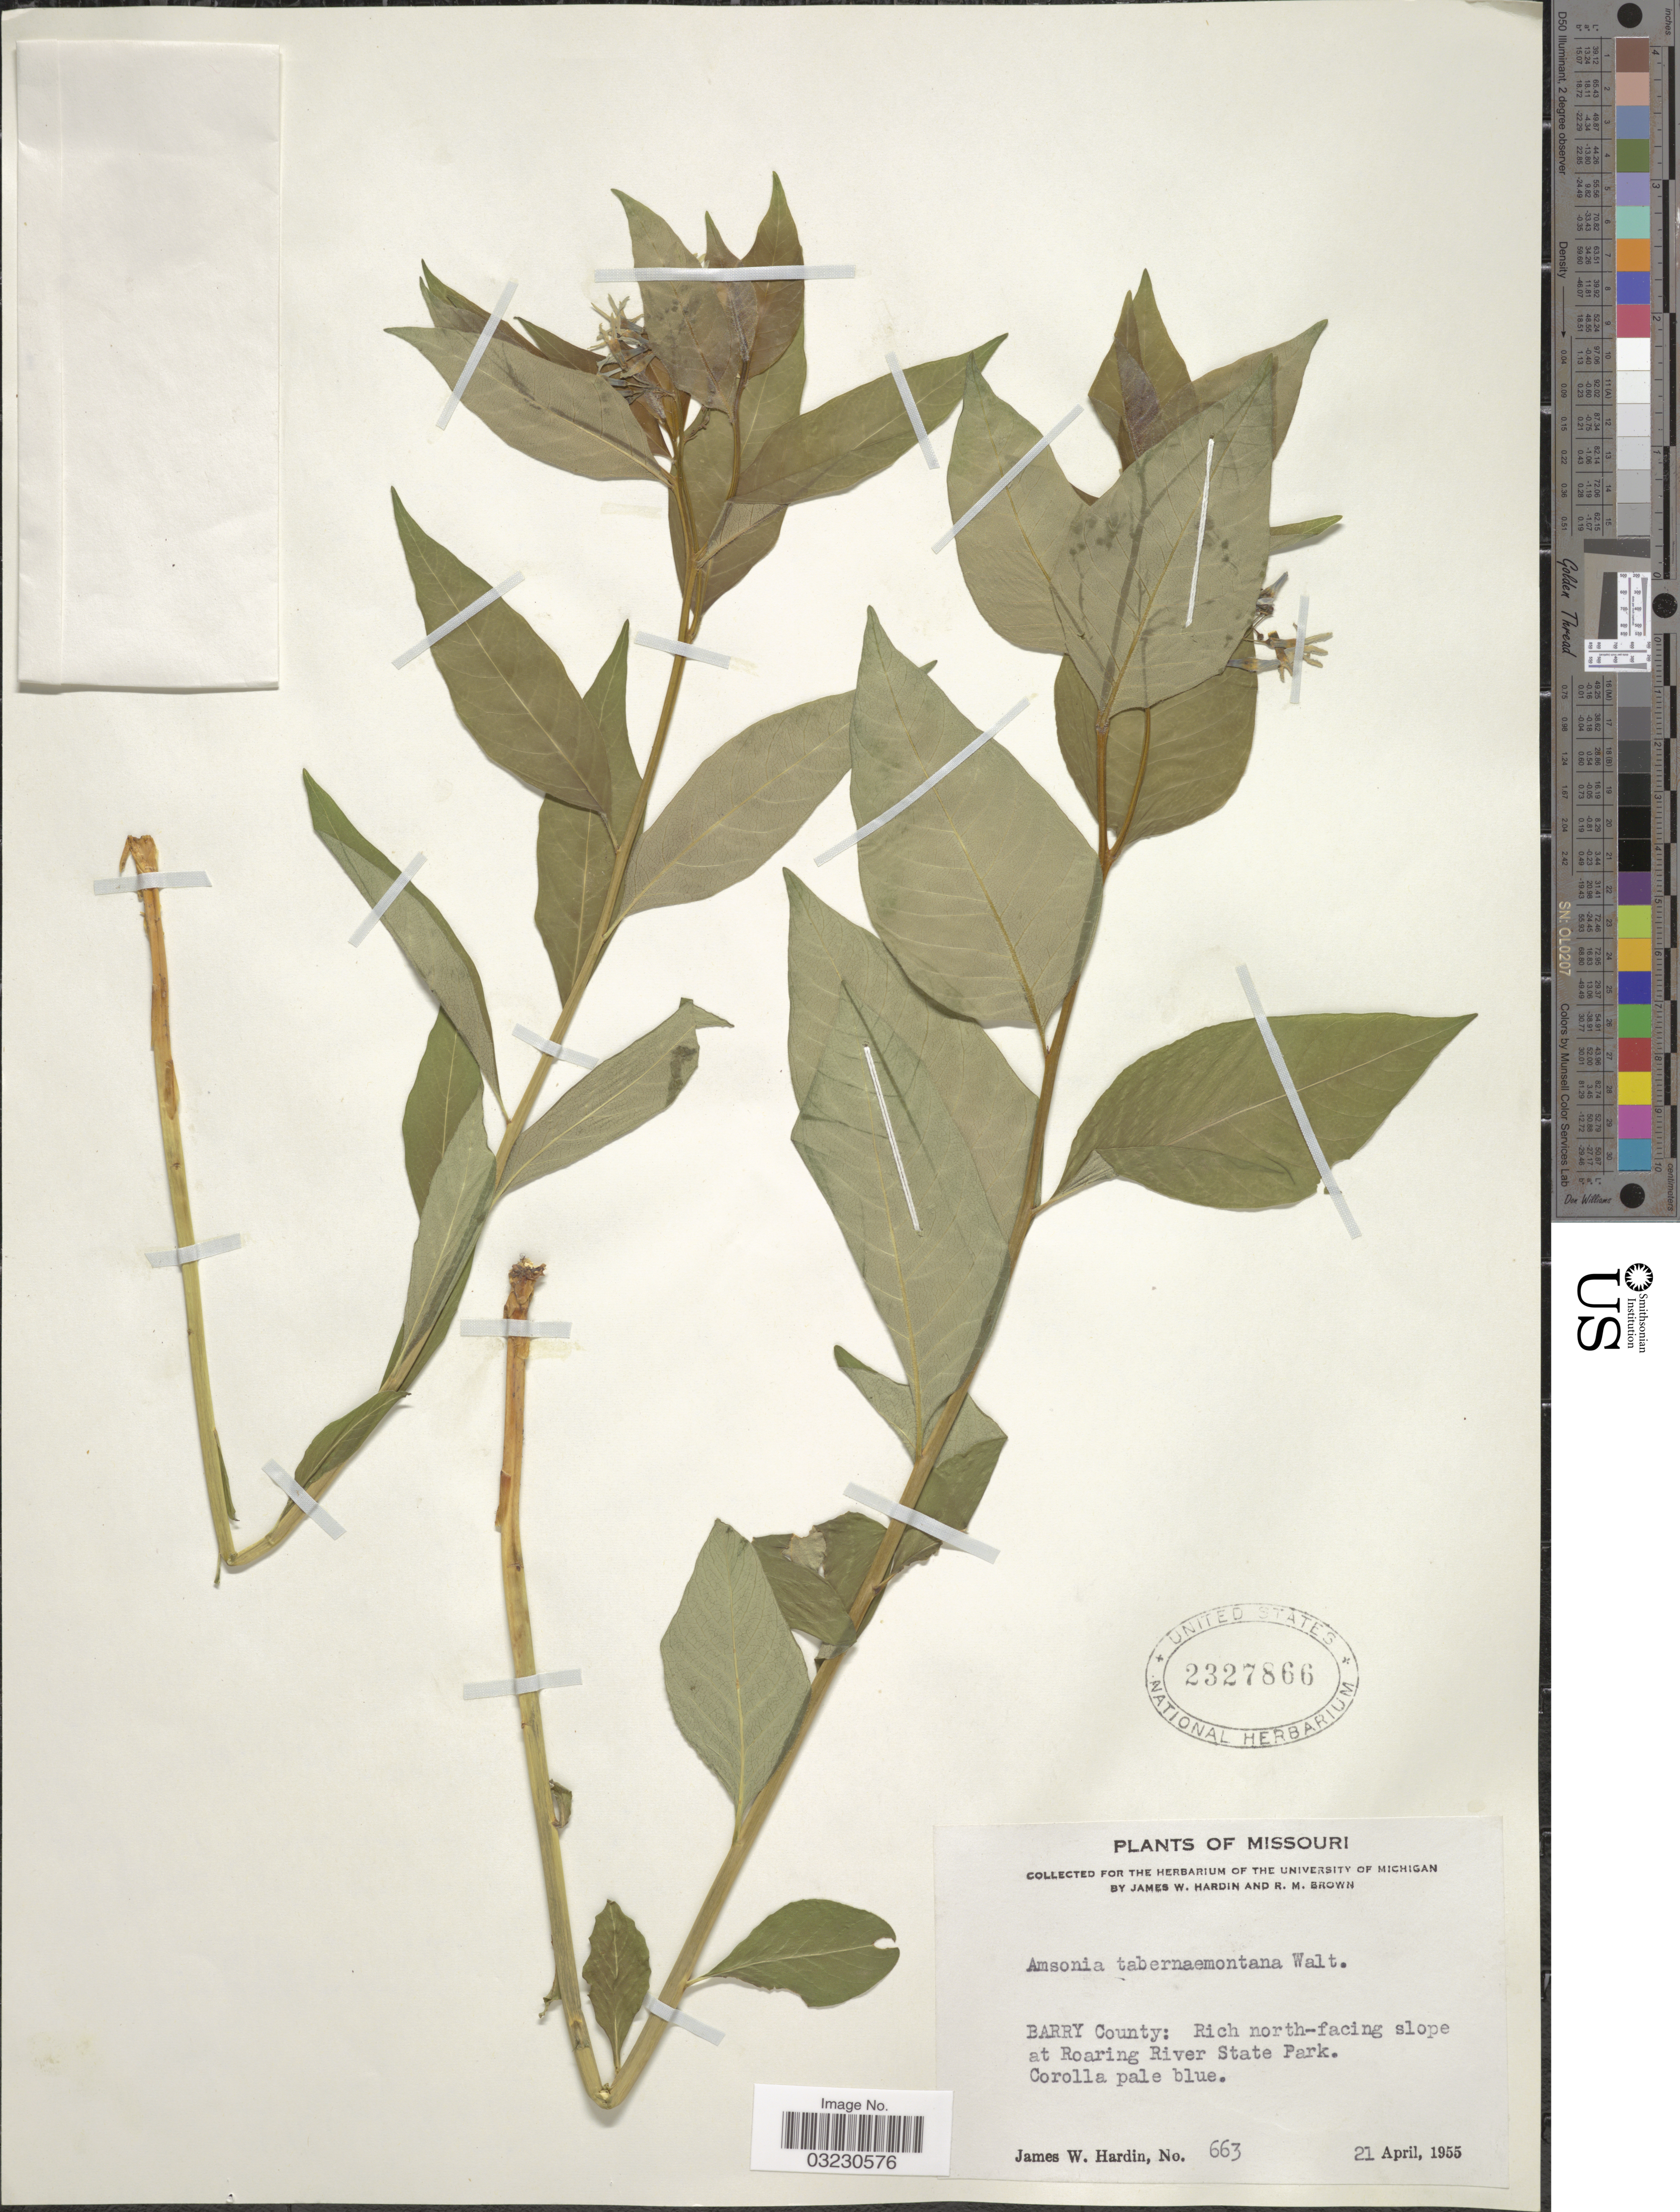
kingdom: Plantae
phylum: Tracheophyta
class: Magnoliopsida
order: Gentianales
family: Apocynaceae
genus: Amsonia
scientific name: Amsonia tabernaemontana var. salicifolia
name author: (Pursh) Woodson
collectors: J. W. Hardin & R. Brown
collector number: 663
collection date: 1955-04-21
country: United States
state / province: Missouri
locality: Barry County: Rich north-facing slope at Roaring River State Park.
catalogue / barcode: US 2327866